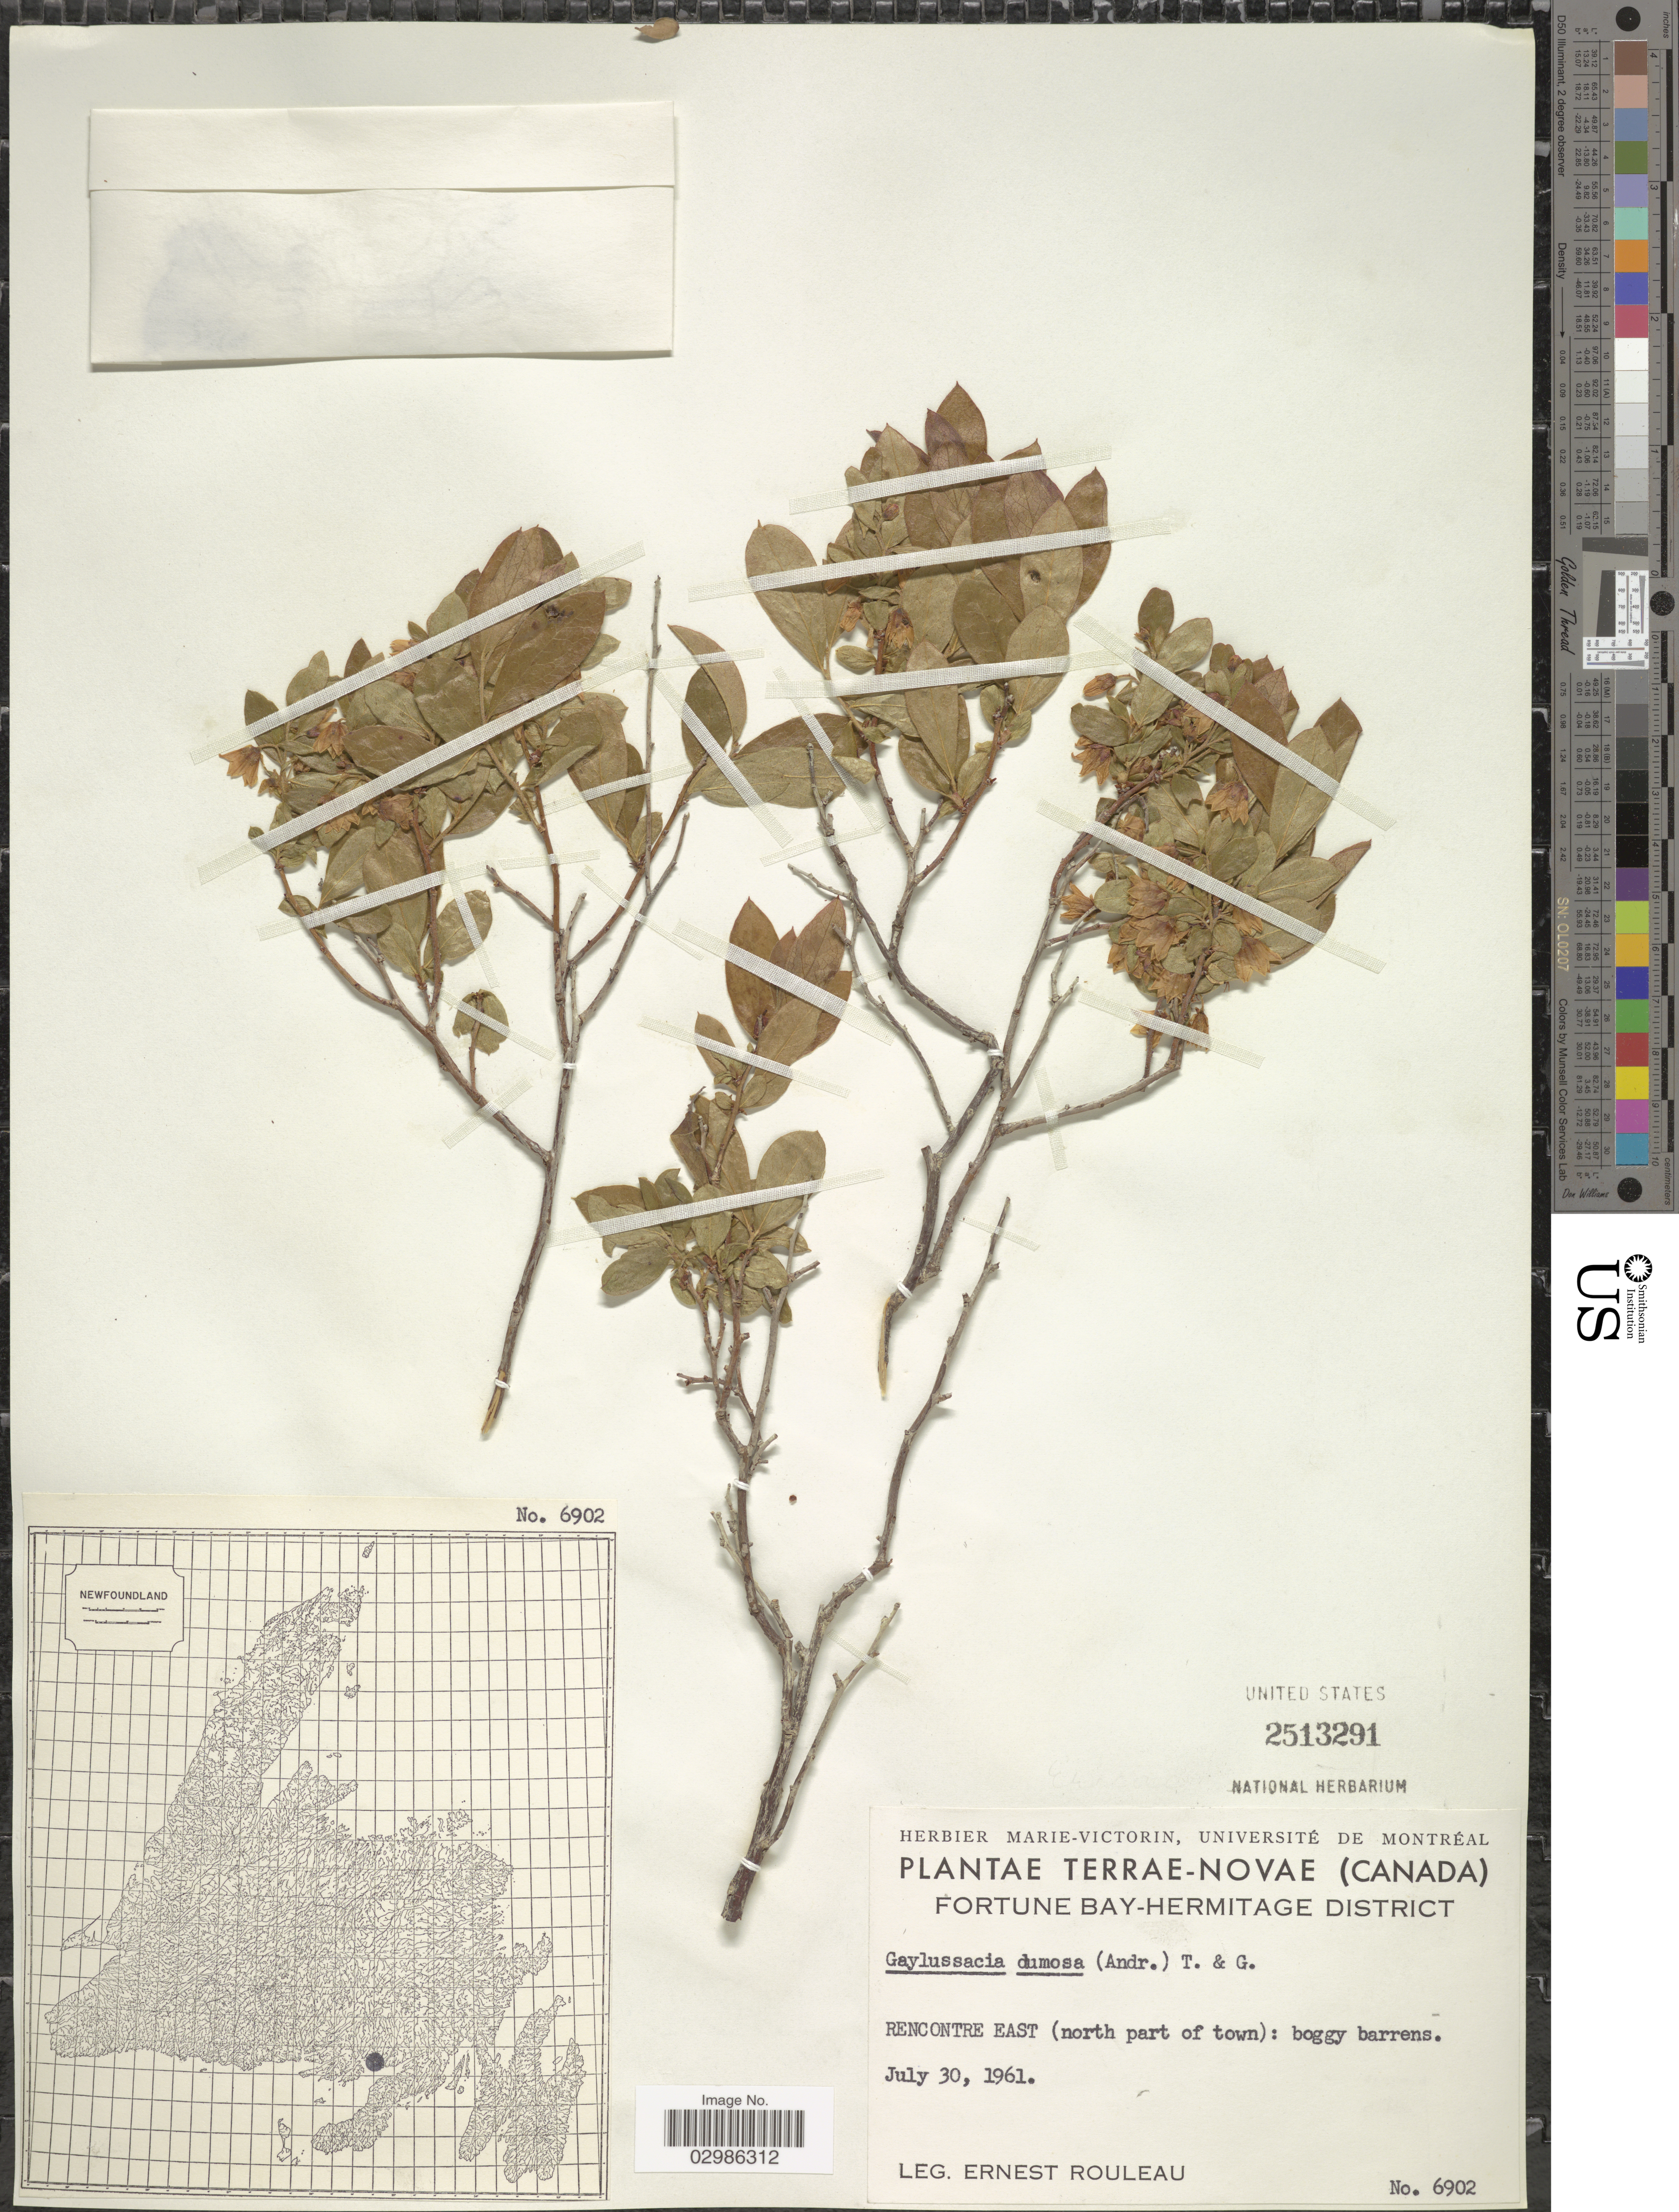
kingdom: Plantae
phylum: Tracheophyta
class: Magnoliopsida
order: Ericales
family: Ericaceae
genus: Gaylussacia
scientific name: Gaylussacia dumosa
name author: (Andrews) Torr. & A. Gray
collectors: E. Rouleau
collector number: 6902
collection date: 1961-07-30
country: Canada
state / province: Newfoundland and Labrador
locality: Terrae-Novae, Fortune Bay-Hermitage District, Rencontre East (north part of town).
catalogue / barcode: US 2513291